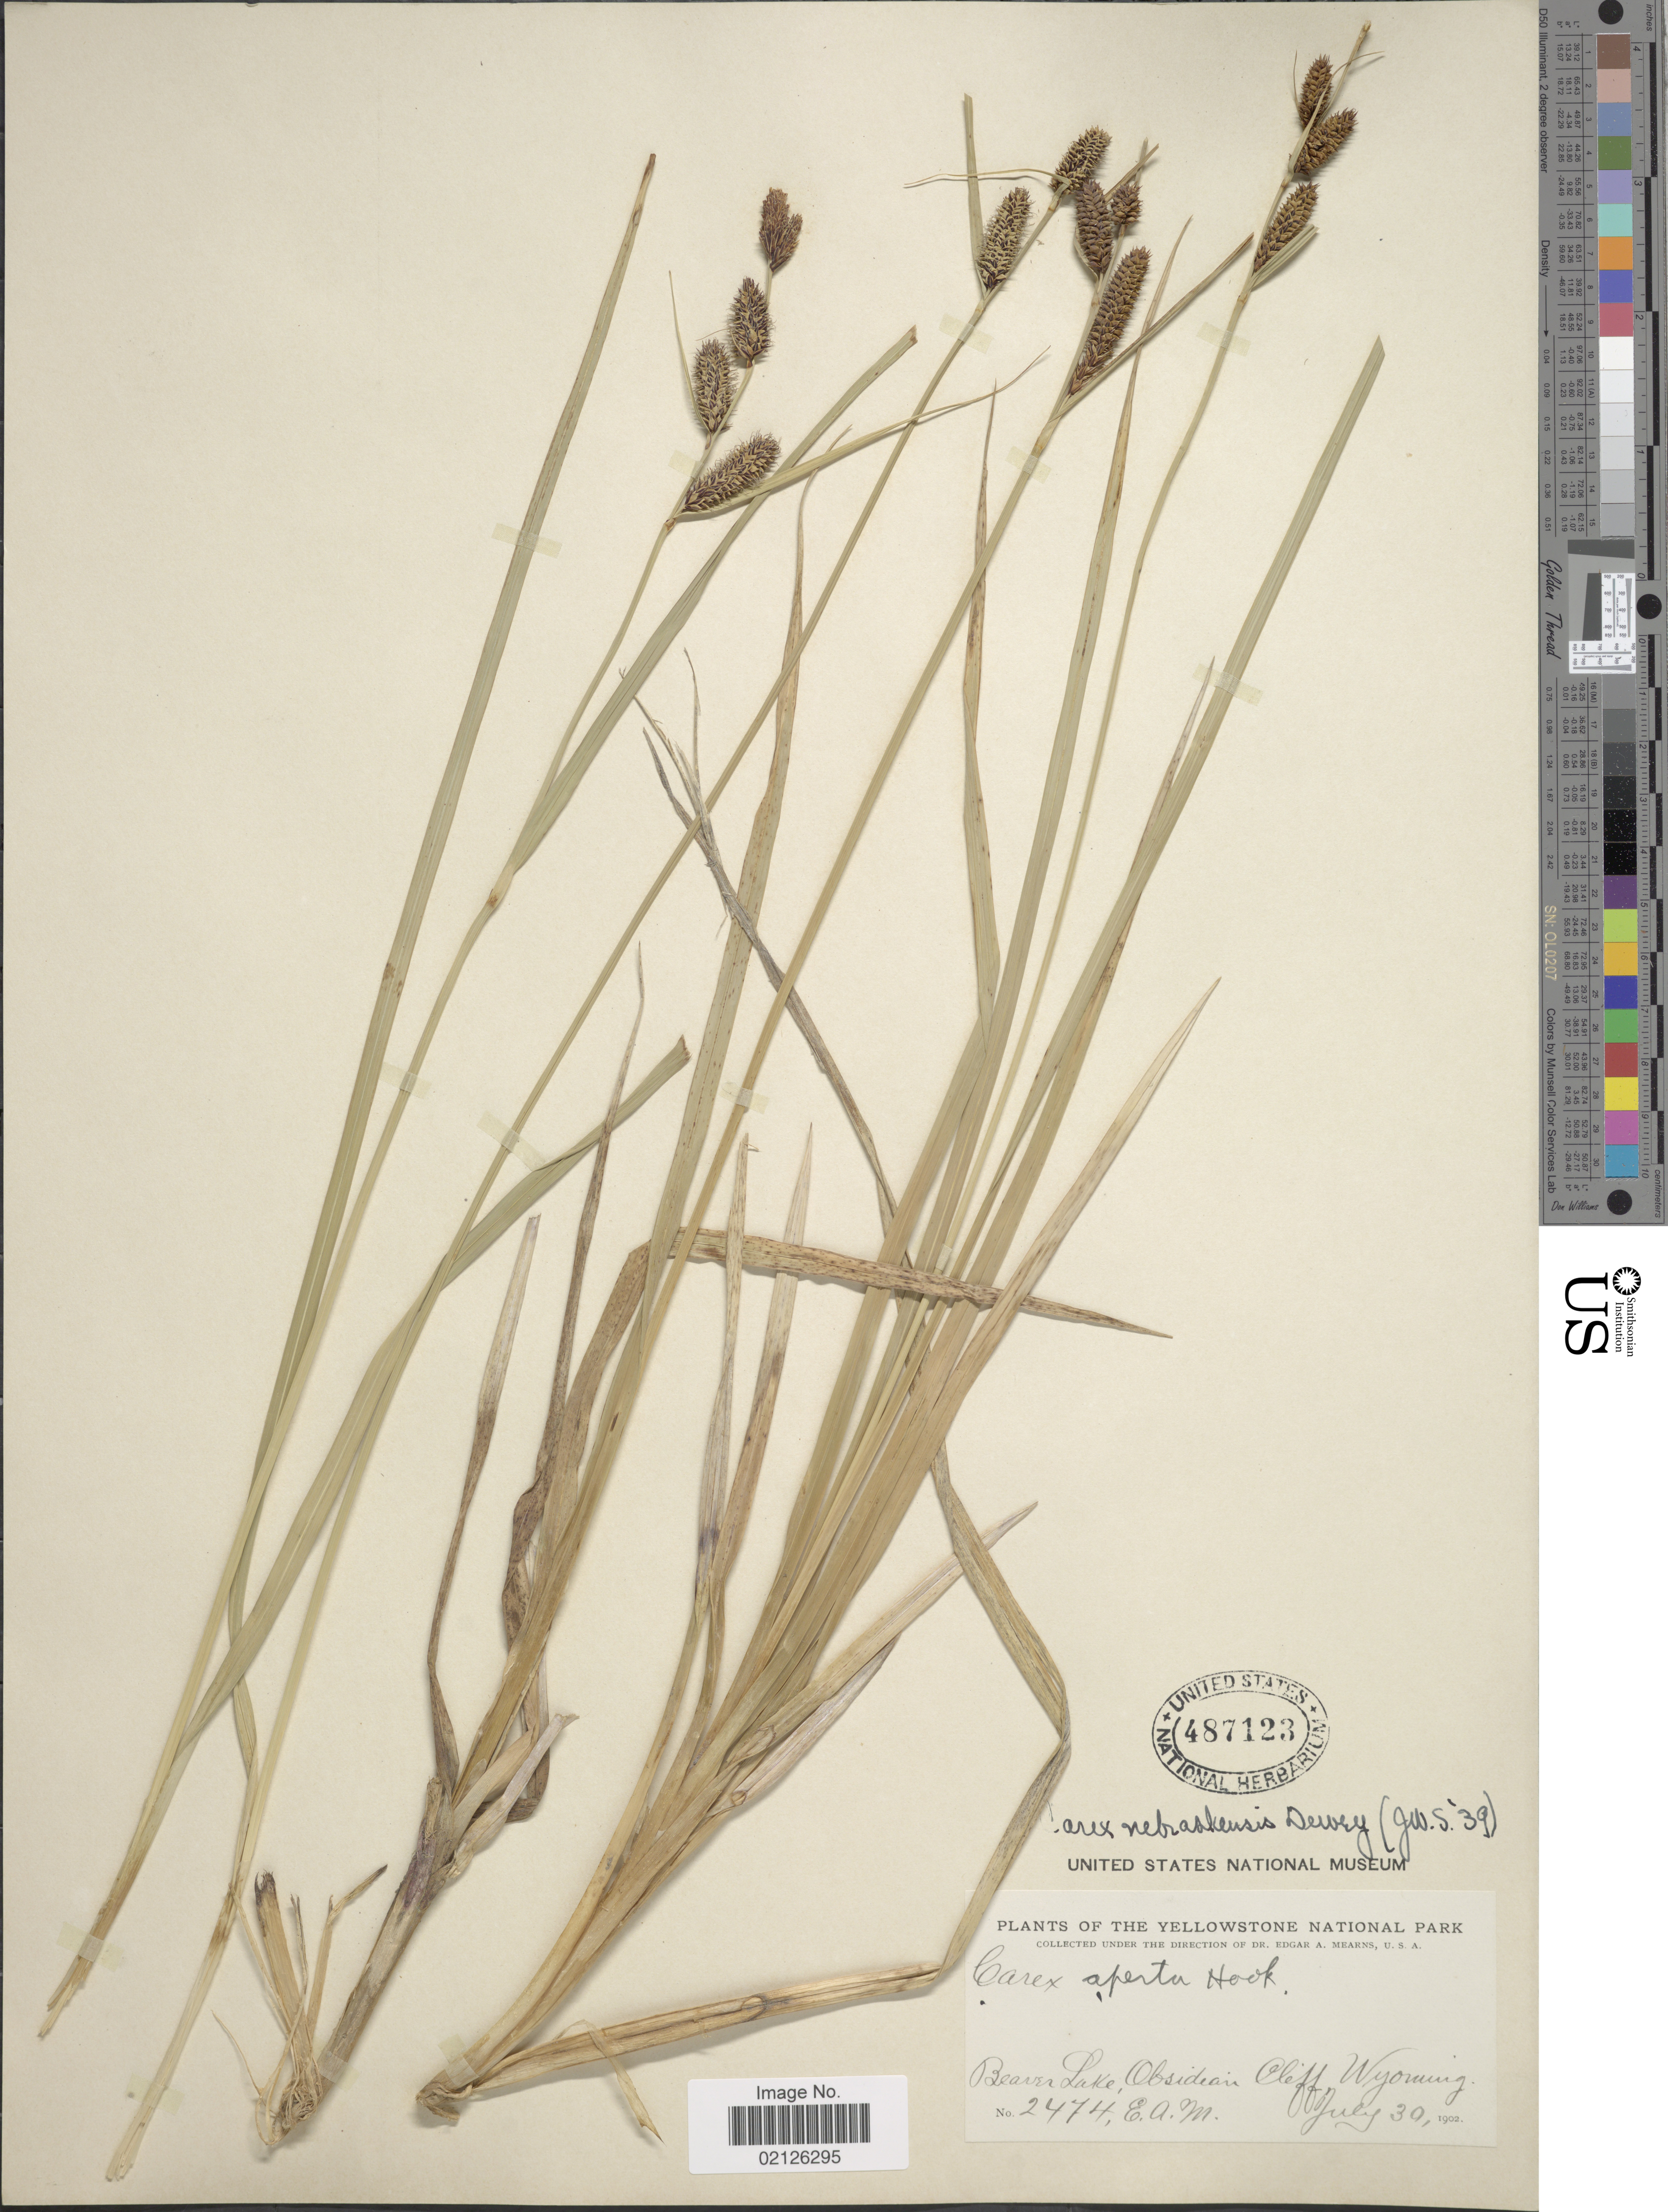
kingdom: Plantae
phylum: Tracheophyta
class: Liliopsida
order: Poales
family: Cyperaceae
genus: Carex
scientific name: Carex nebrascensis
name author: Dewey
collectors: E. A. Mearns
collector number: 2474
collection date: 1902-07-30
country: United States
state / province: Wyoming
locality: The Yellowstone National Park, Beaver Lake, Obsidian Cliff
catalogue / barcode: US 487123